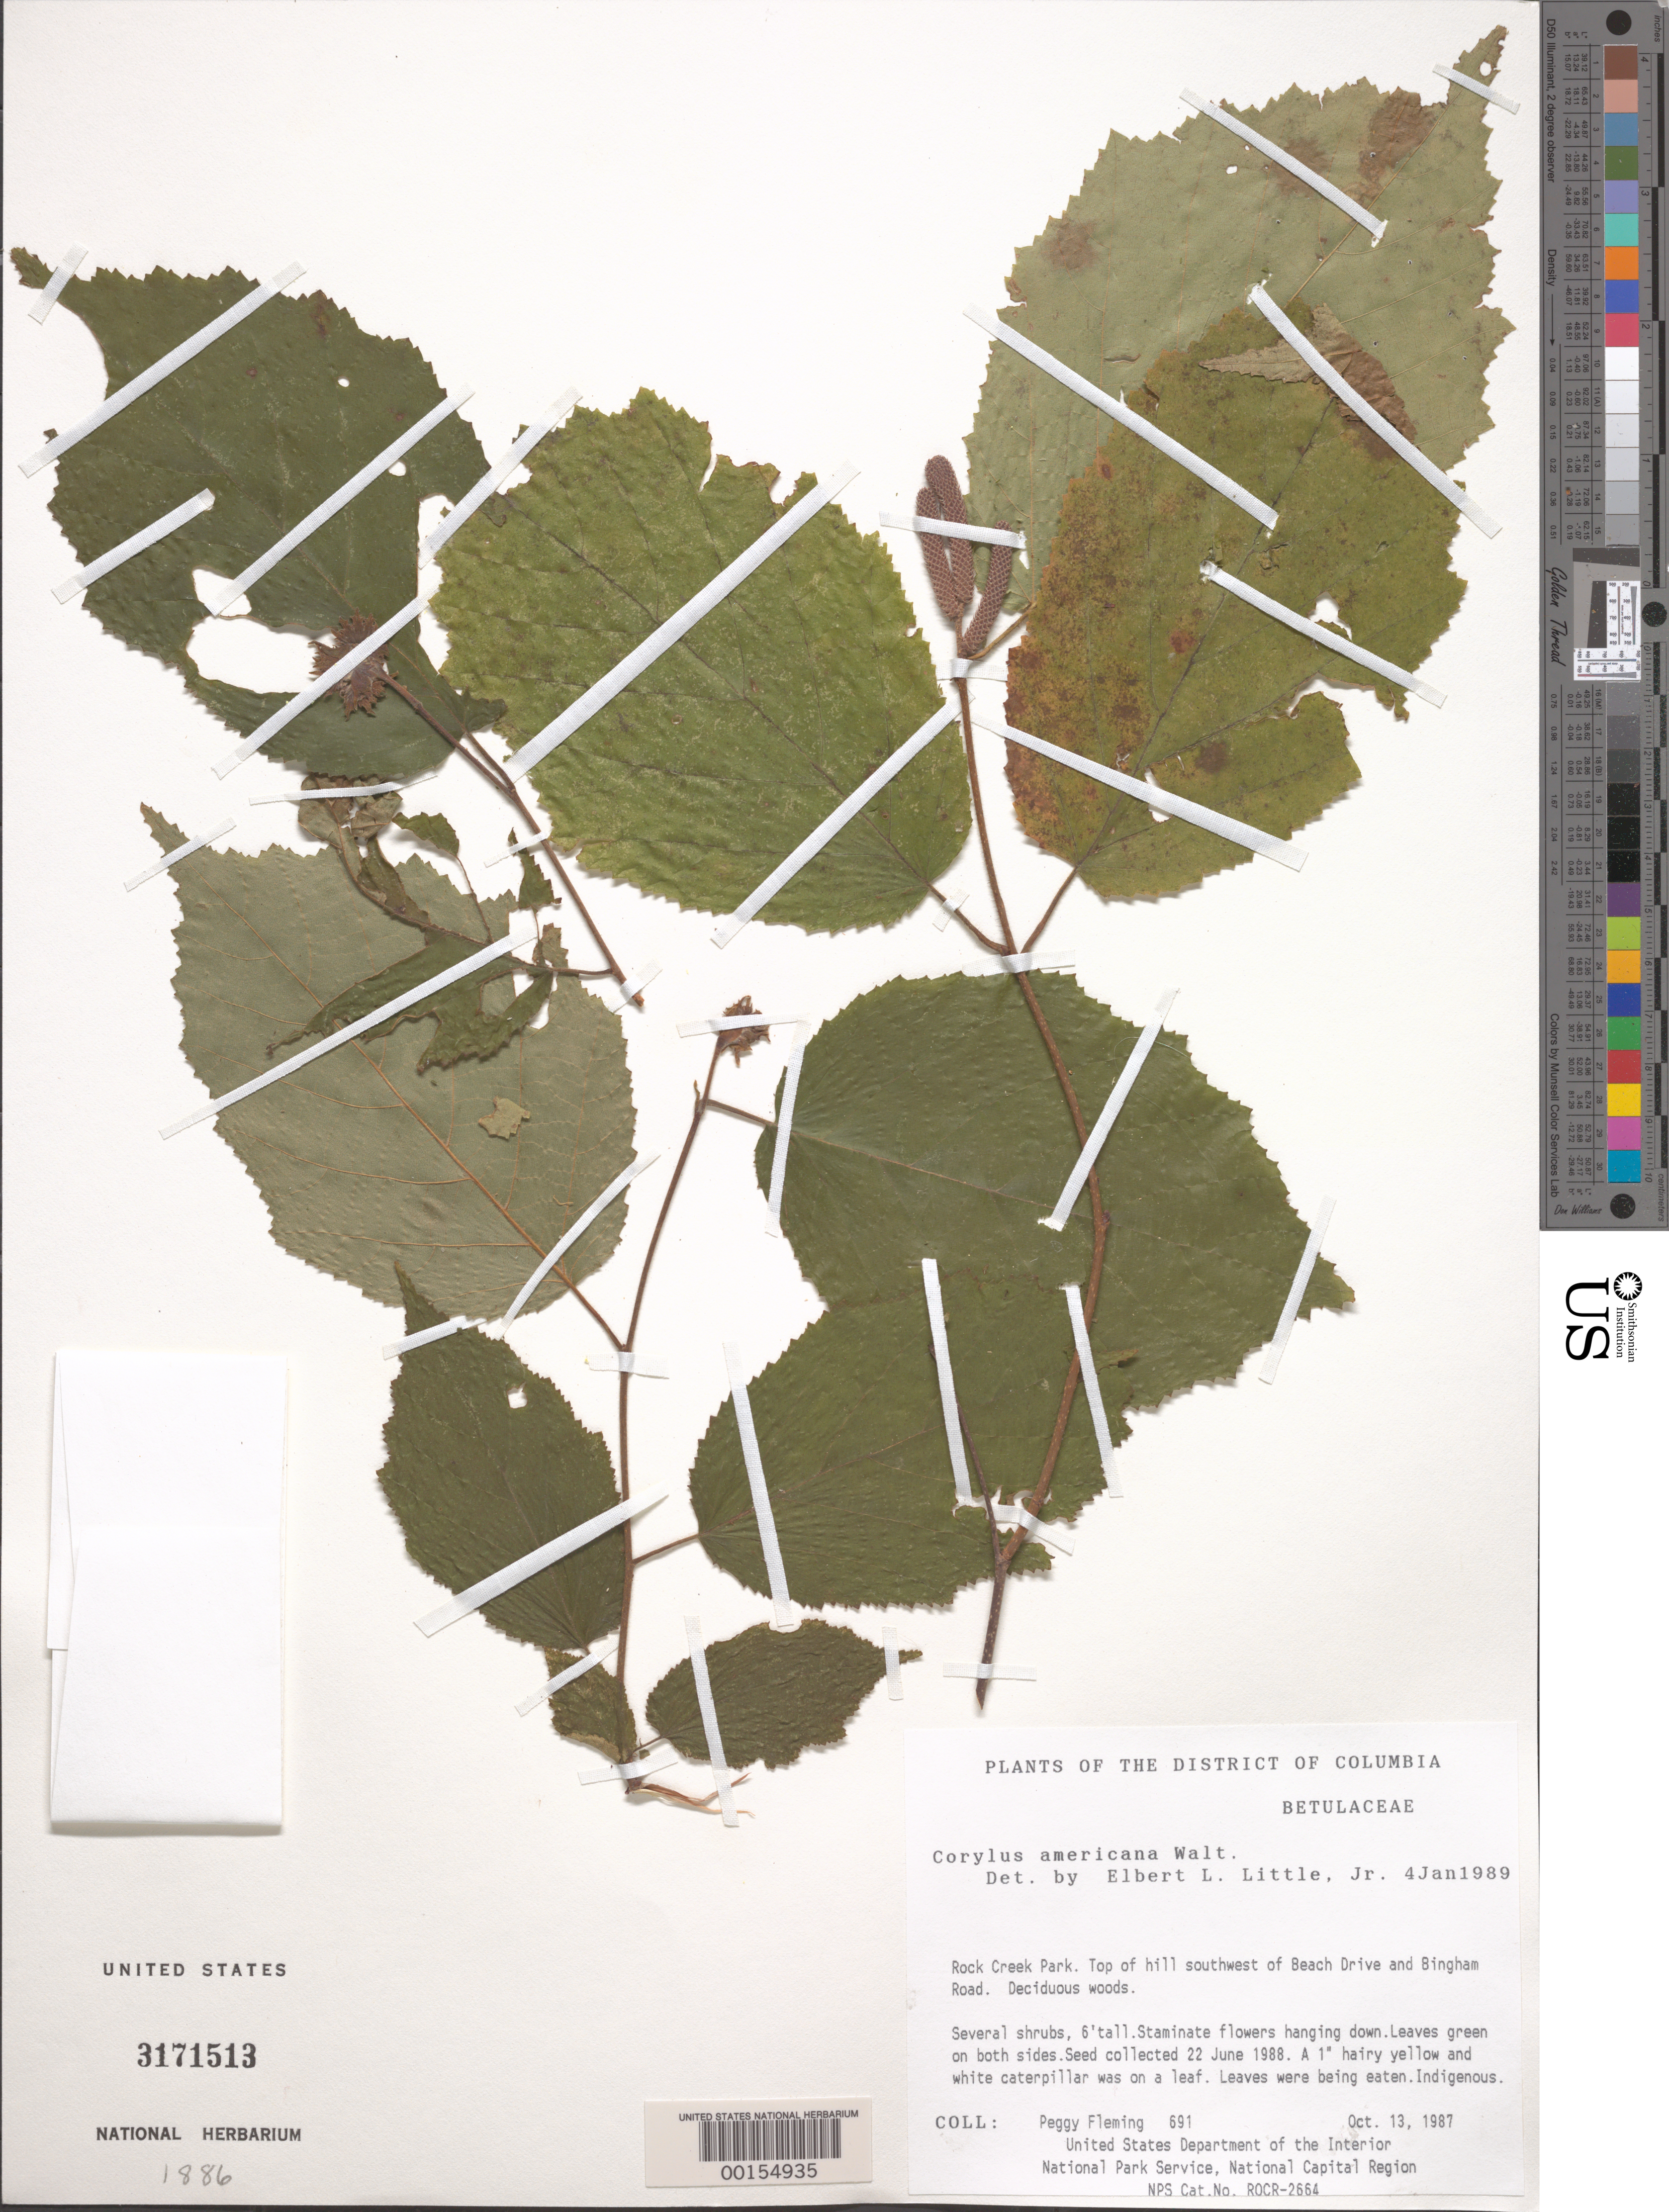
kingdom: Plantae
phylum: Tracheophyta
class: Magnoliopsida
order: Fagales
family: Betulaceae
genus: Corylus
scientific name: Corylus americana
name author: Walter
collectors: P. Fleming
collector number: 691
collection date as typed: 13 Oct 1987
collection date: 1987-10-13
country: United States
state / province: District of Columbia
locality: Rock Creek Park, top of hill SW of Beach Dr and Bingham Rd Rock Creek Park & vicinity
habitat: Deciduous woods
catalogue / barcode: US 3171513